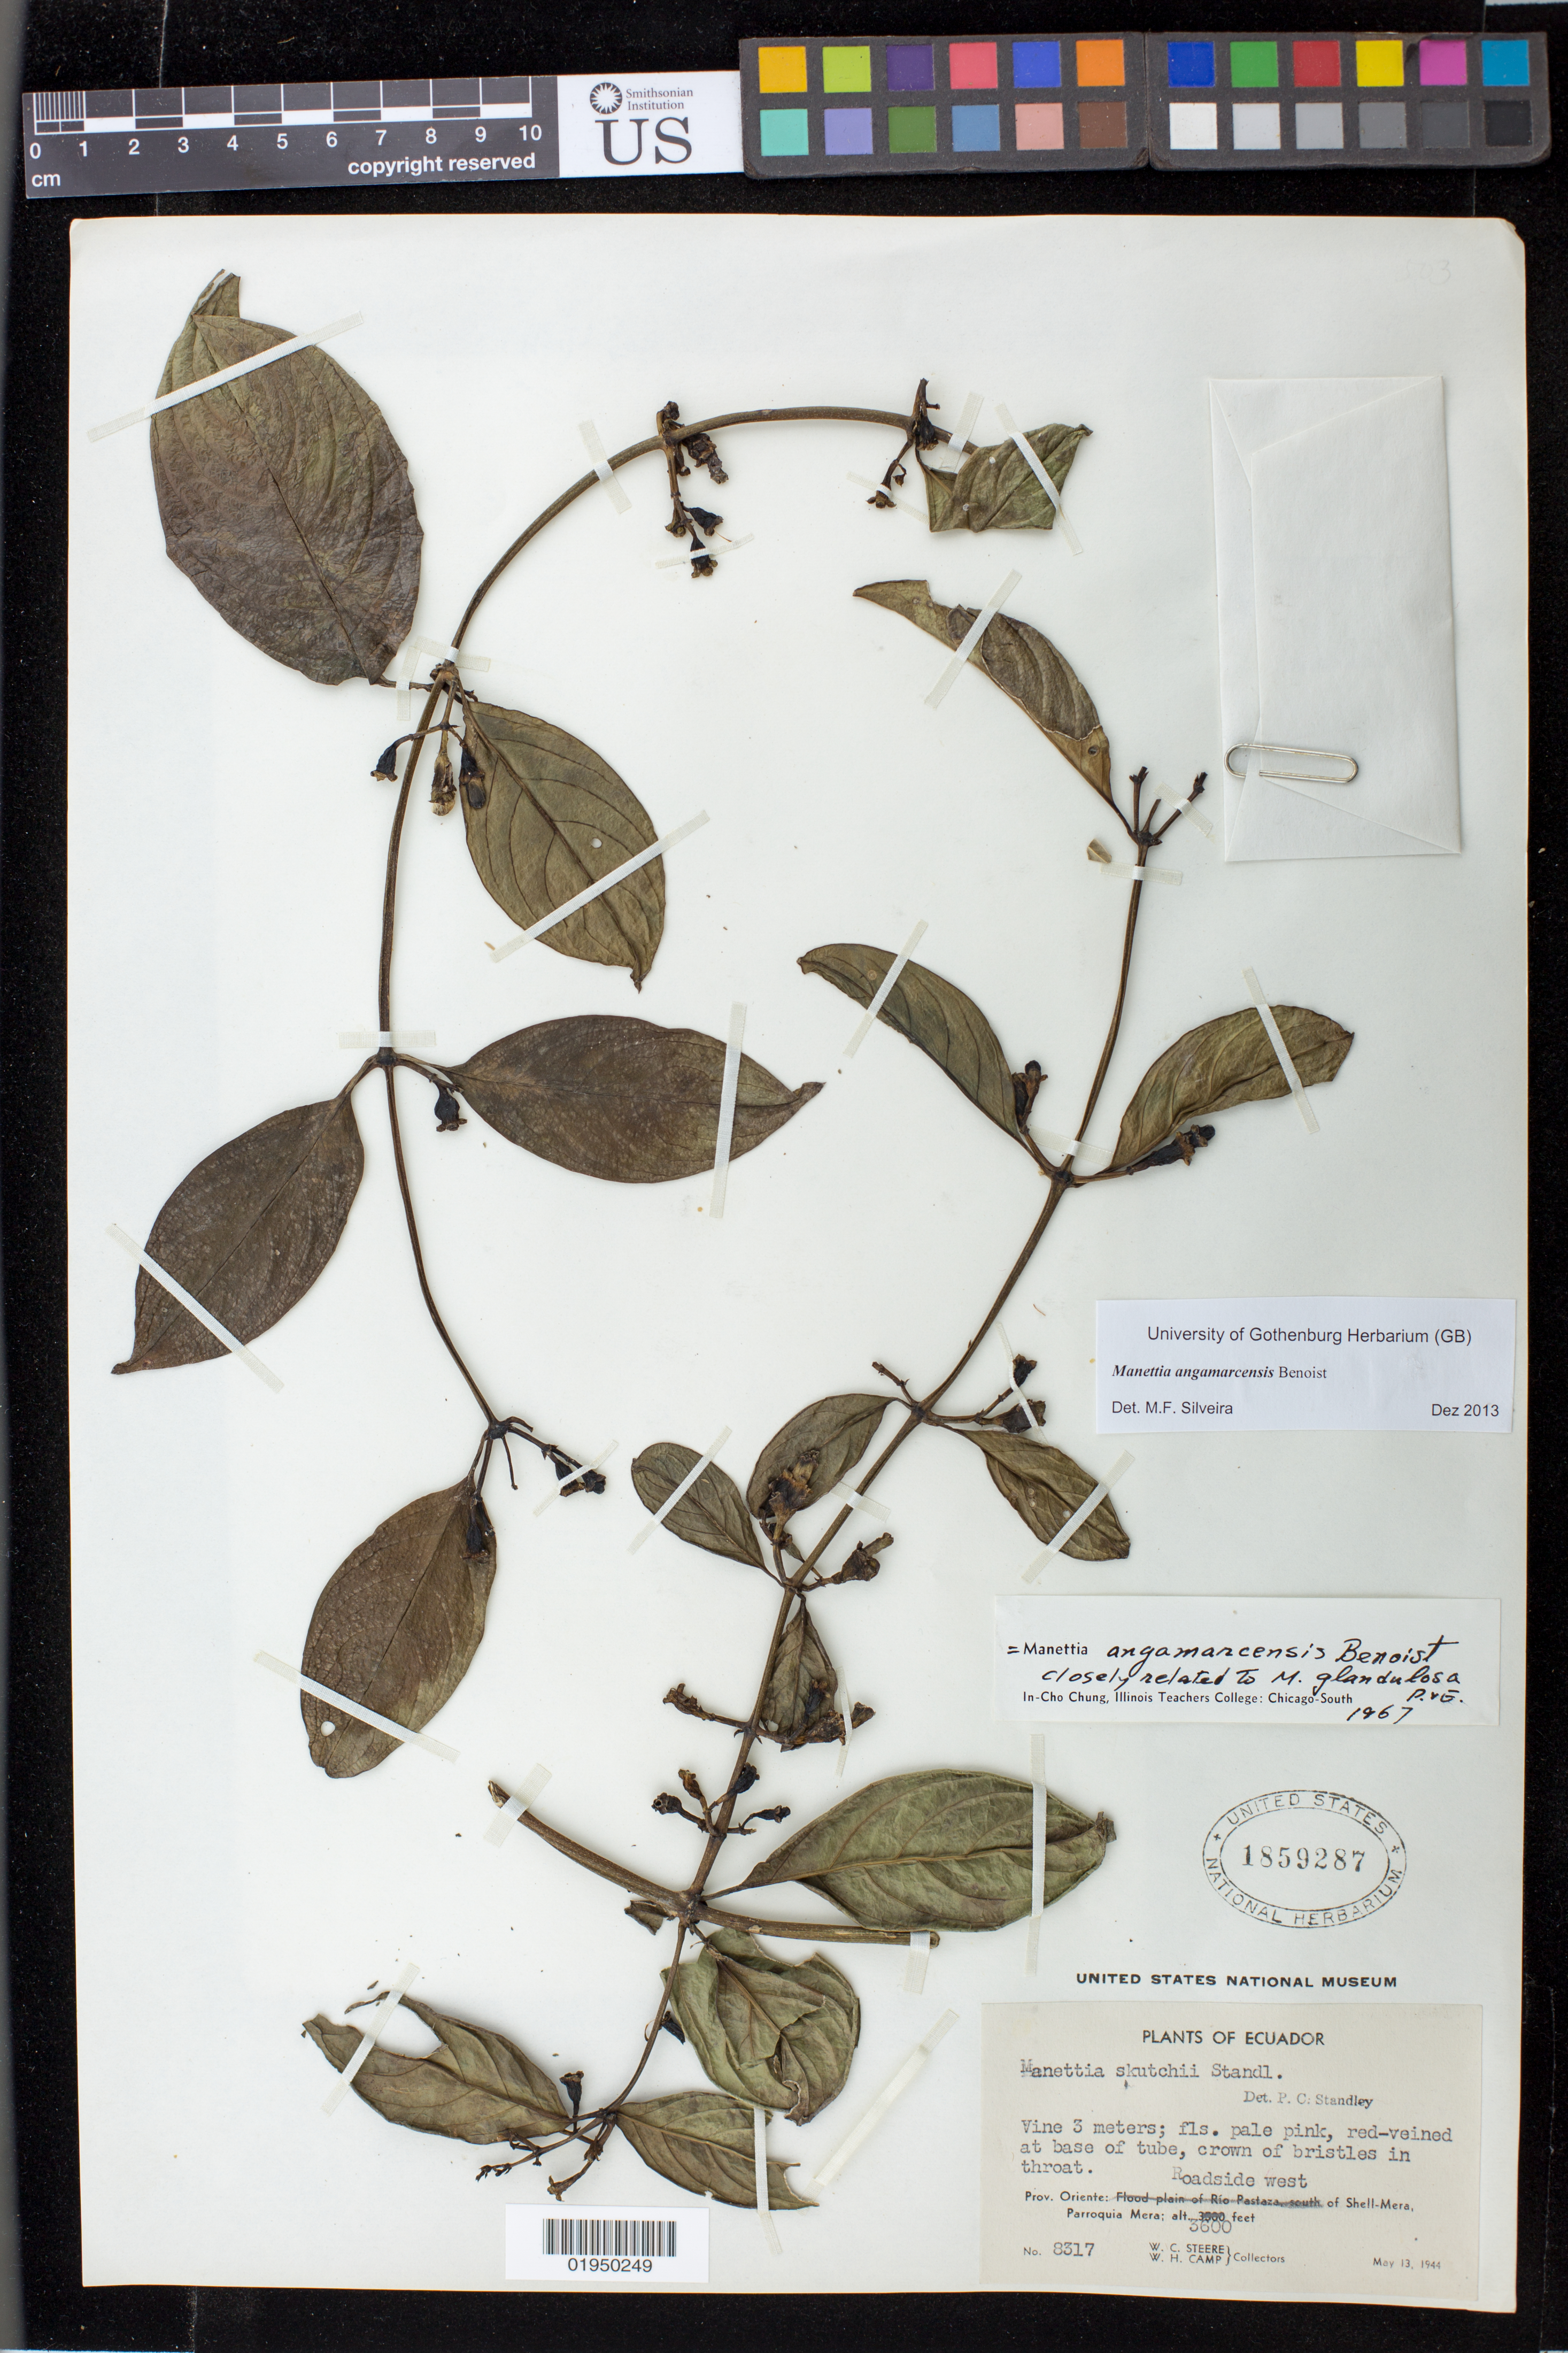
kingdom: Plantae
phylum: Tracheophyta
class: Magnoliopsida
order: Gentianales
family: Rubiaceae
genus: Manettia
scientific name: Manettia angamarcensis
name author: Benoist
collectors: W. C. Steere & W. H. Camp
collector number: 8317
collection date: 1944-05-13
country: Ecuador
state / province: Pastaza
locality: Roadside west of Shell-Mera Parroquia Mera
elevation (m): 1097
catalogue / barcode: US 1859287